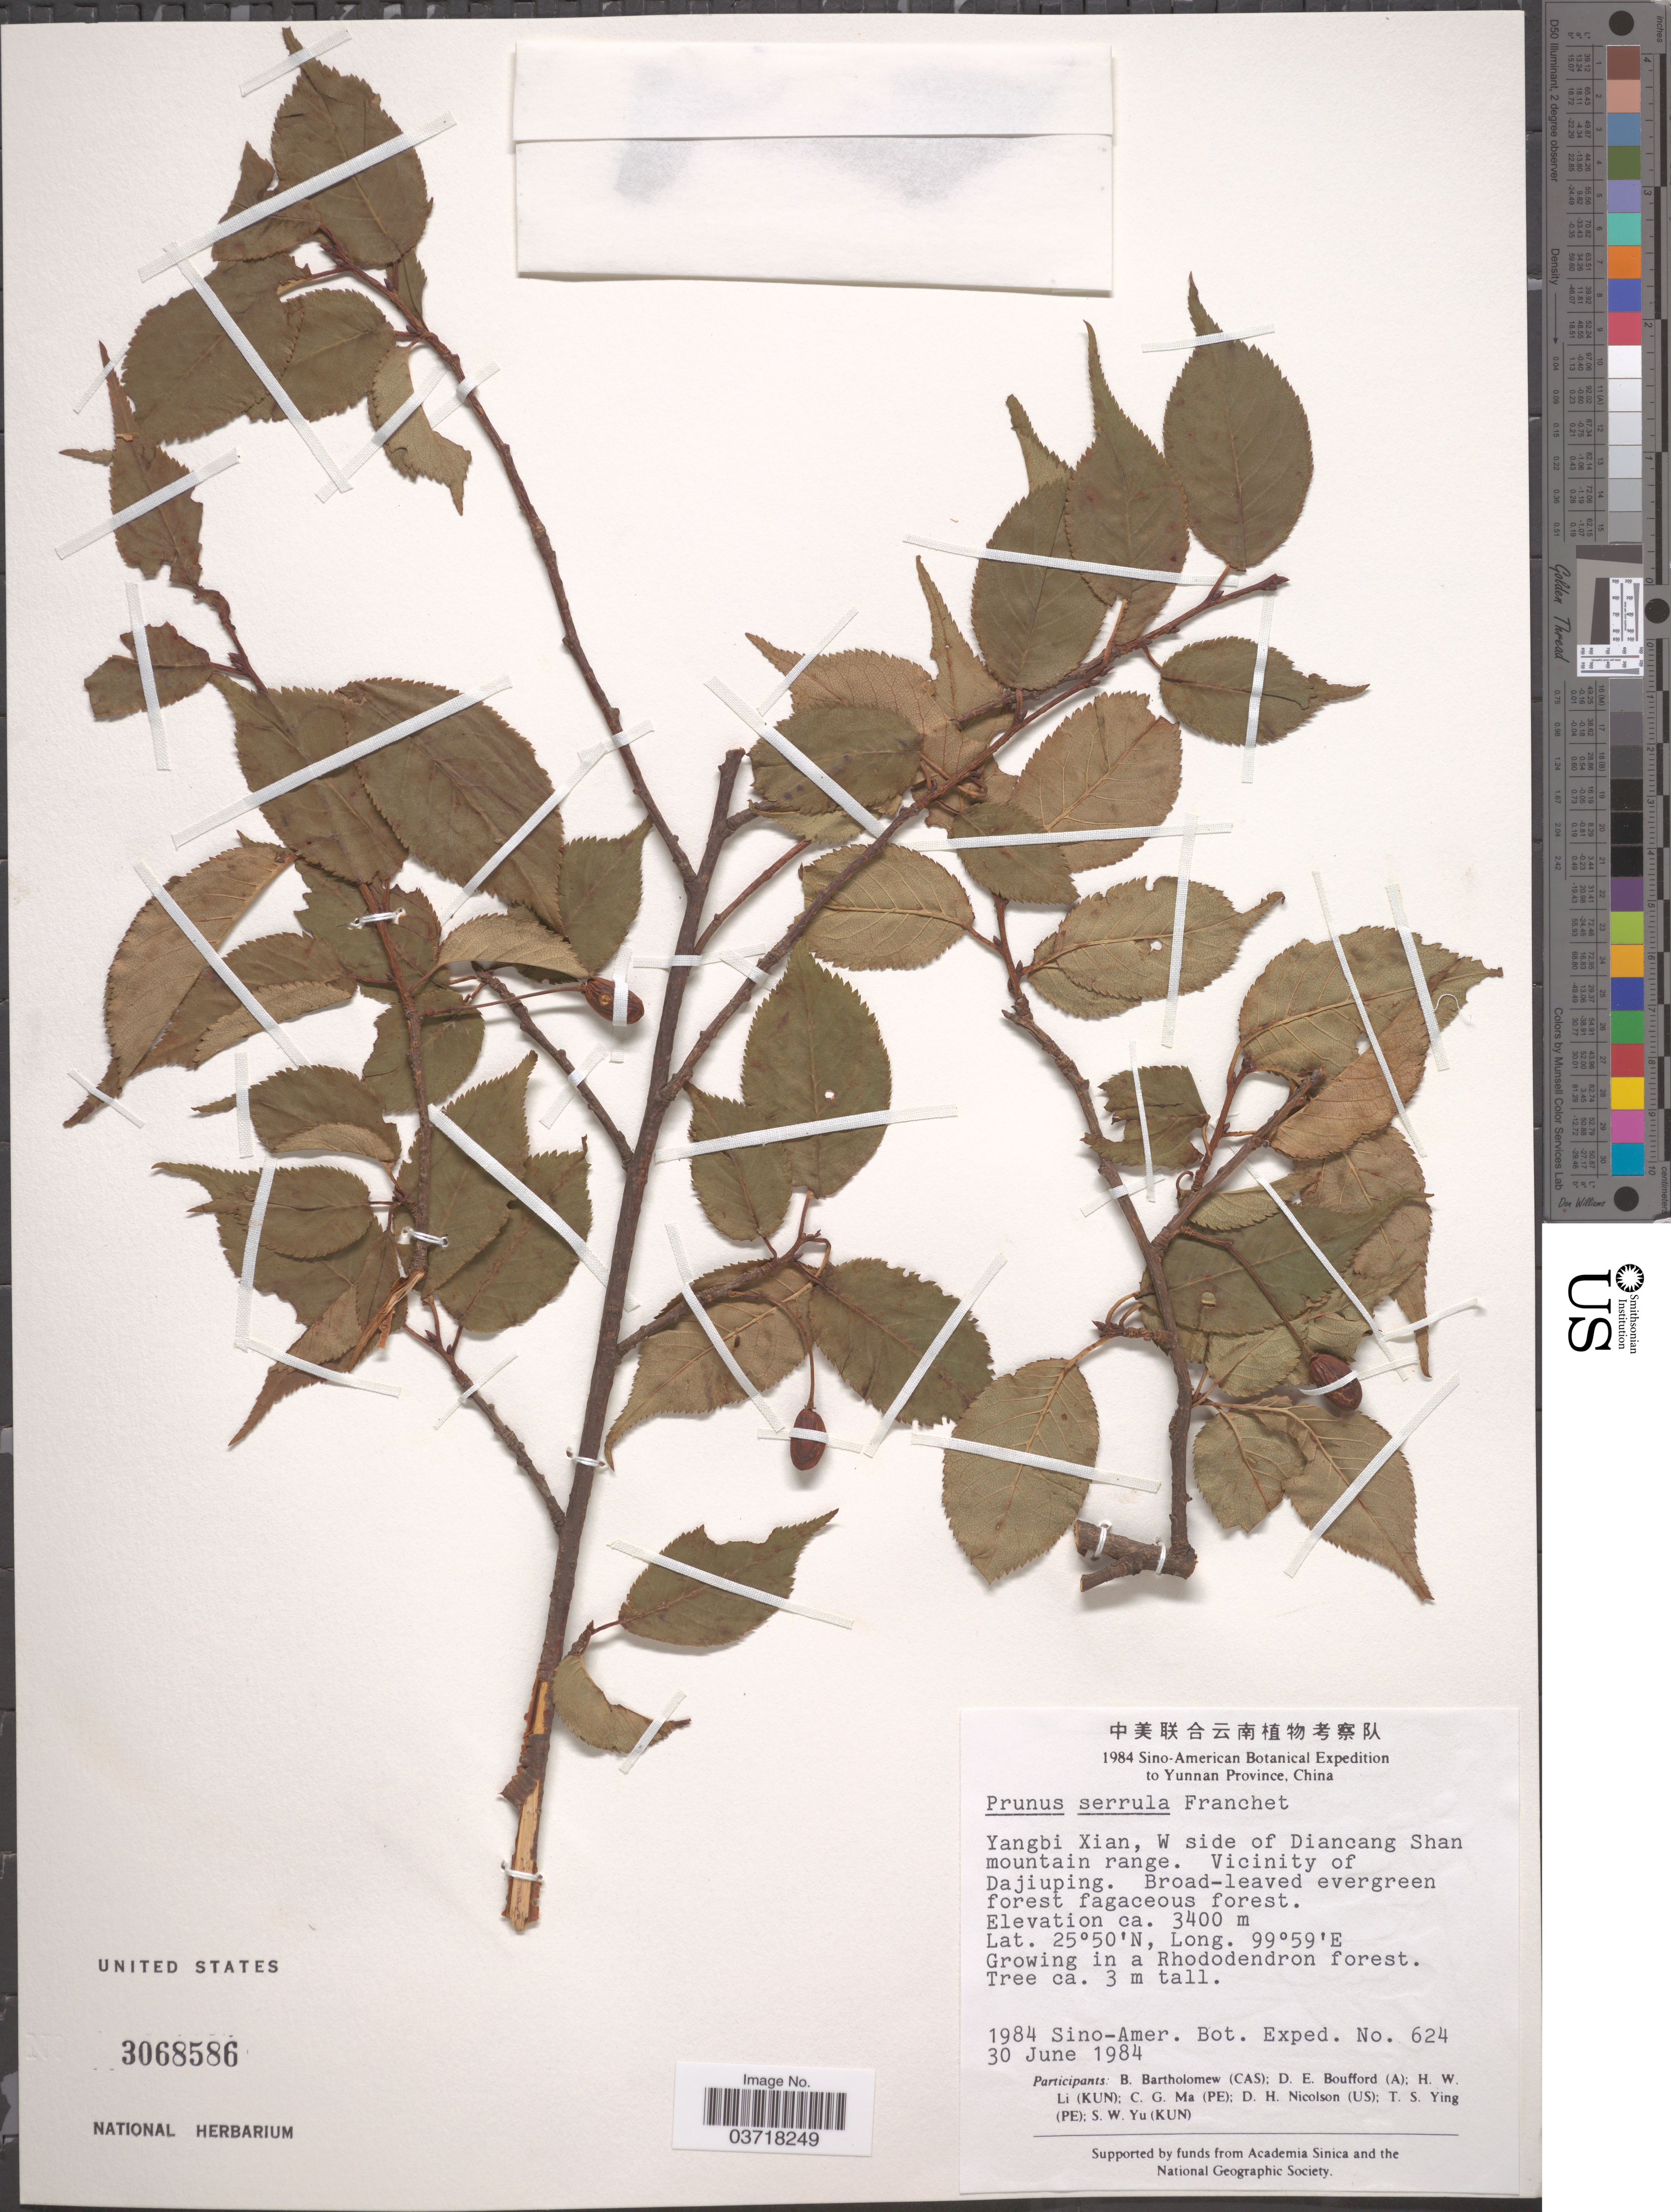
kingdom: Plantae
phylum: Tracheophyta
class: Magnoliopsida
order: Rosales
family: Rosaceae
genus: Prunus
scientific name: Prunus serrula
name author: Franch.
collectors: Sino-Amer. Bot. Exped. 1984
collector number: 624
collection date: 1984-06-30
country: China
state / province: Yunnan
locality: Yangbi Xian, W side of Diancang Shan mountain range. Vicinity of Dajiuping.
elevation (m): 3400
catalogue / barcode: US 3068586